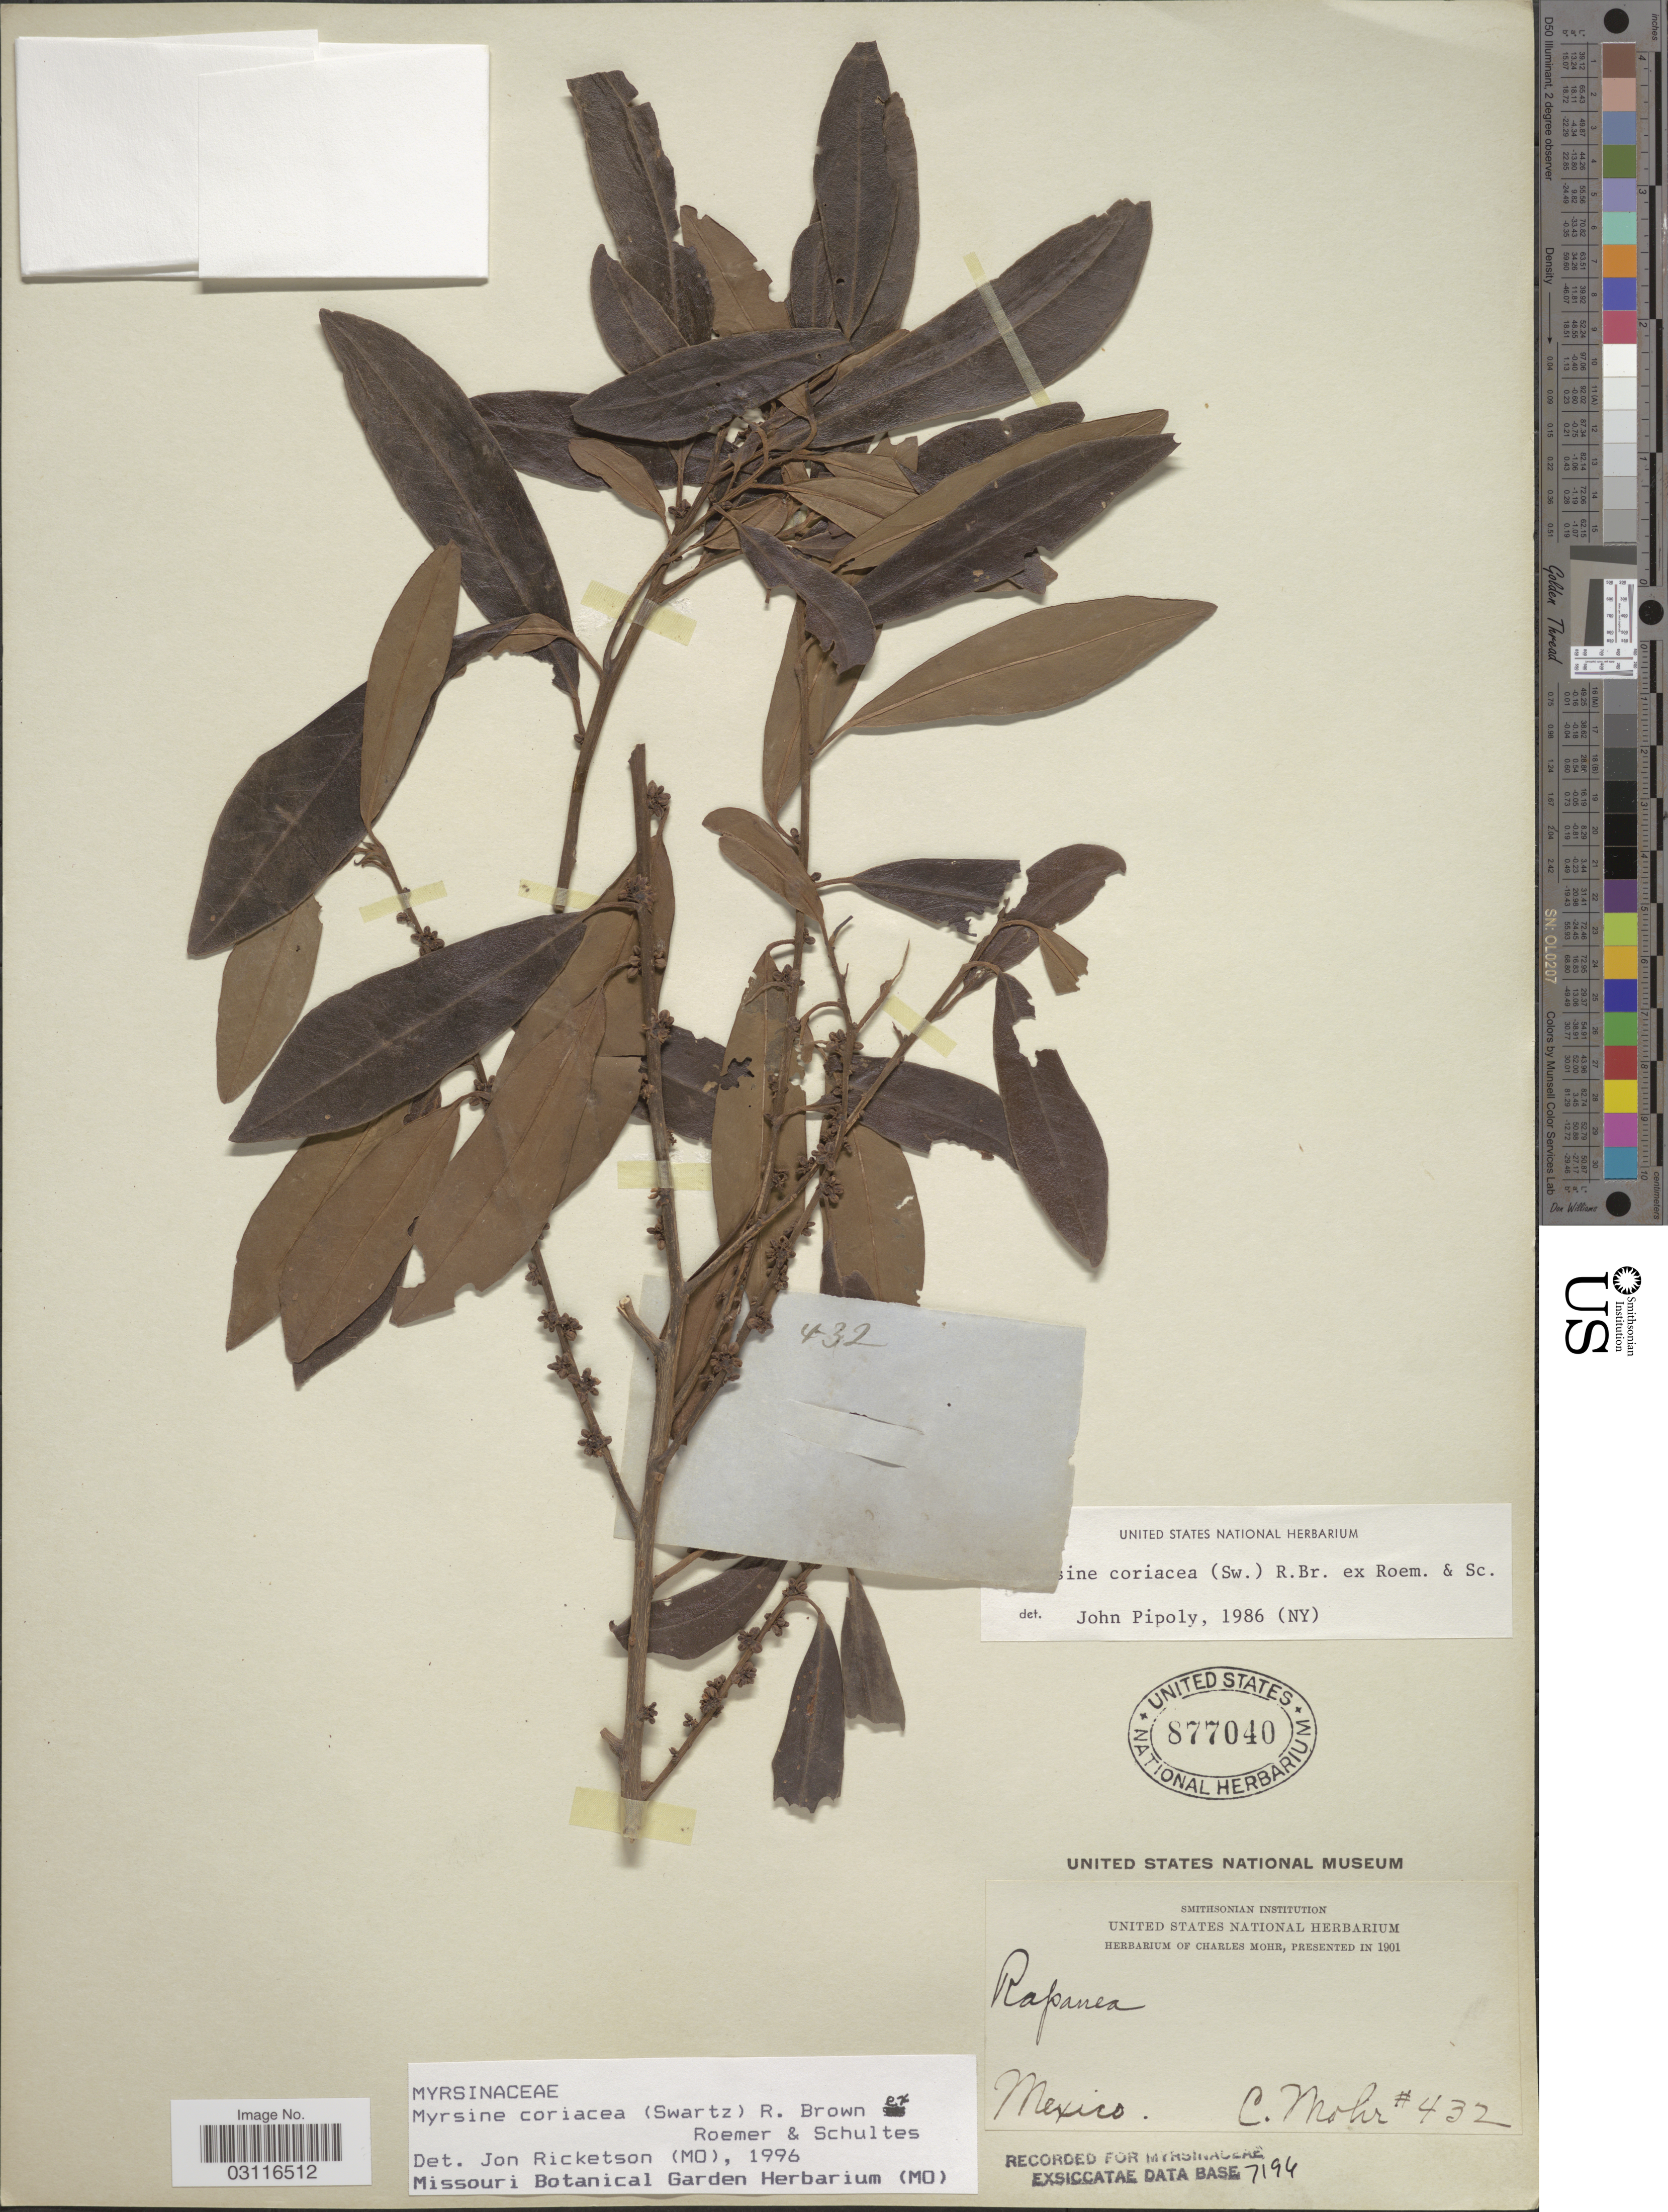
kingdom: Plantae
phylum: Tracheophyta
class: Magnoliopsida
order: Ericales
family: Primulaceae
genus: Myrsine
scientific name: Myrsine coriacea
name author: (Sw.) R. Br. ex Roem. & Schult.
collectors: C. T. Mohr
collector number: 432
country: Mexico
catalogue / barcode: US 877040